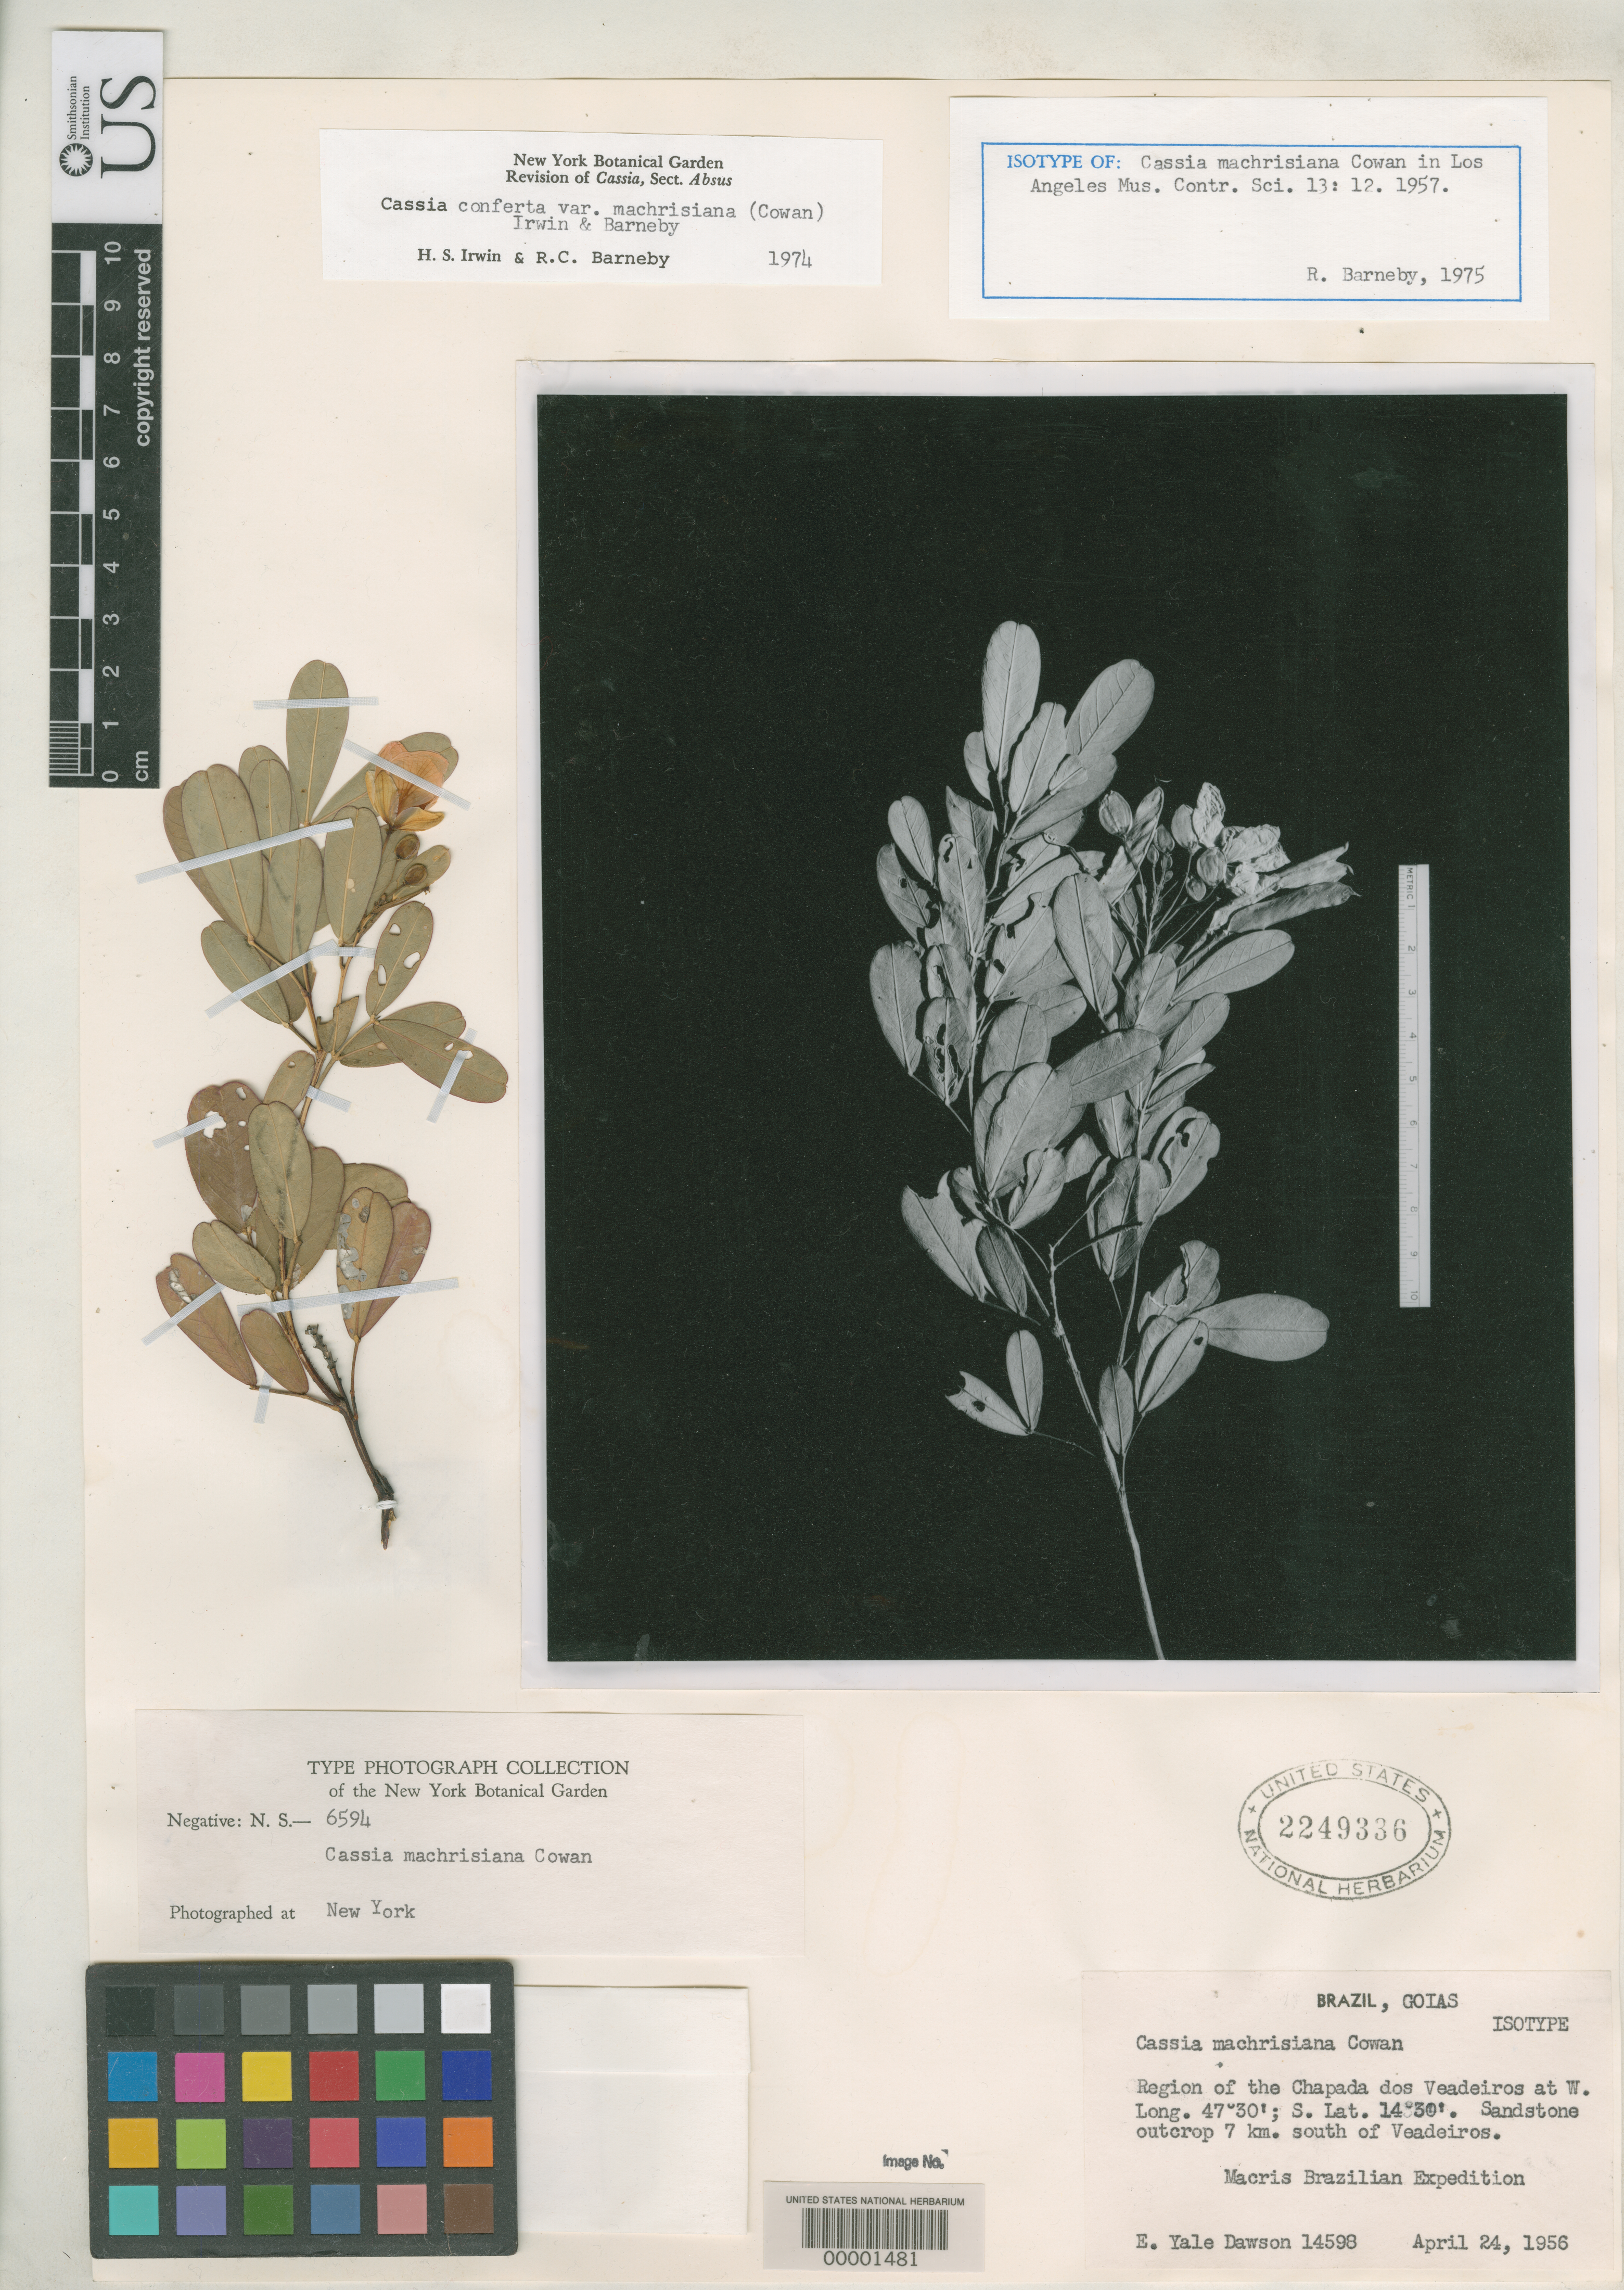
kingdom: Plantae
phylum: Tracheophyta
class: Magnoliopsida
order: Fabales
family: Fabaceae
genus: Cassia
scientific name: Cassia machrisiana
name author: R.S. Cowan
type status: Isotype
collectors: E. Y. Dawson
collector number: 14598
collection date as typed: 24 Apr 1956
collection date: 1956-04-24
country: Brazil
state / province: Goiás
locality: Region of Chapada dos Veadeiros.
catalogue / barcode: US 2249336